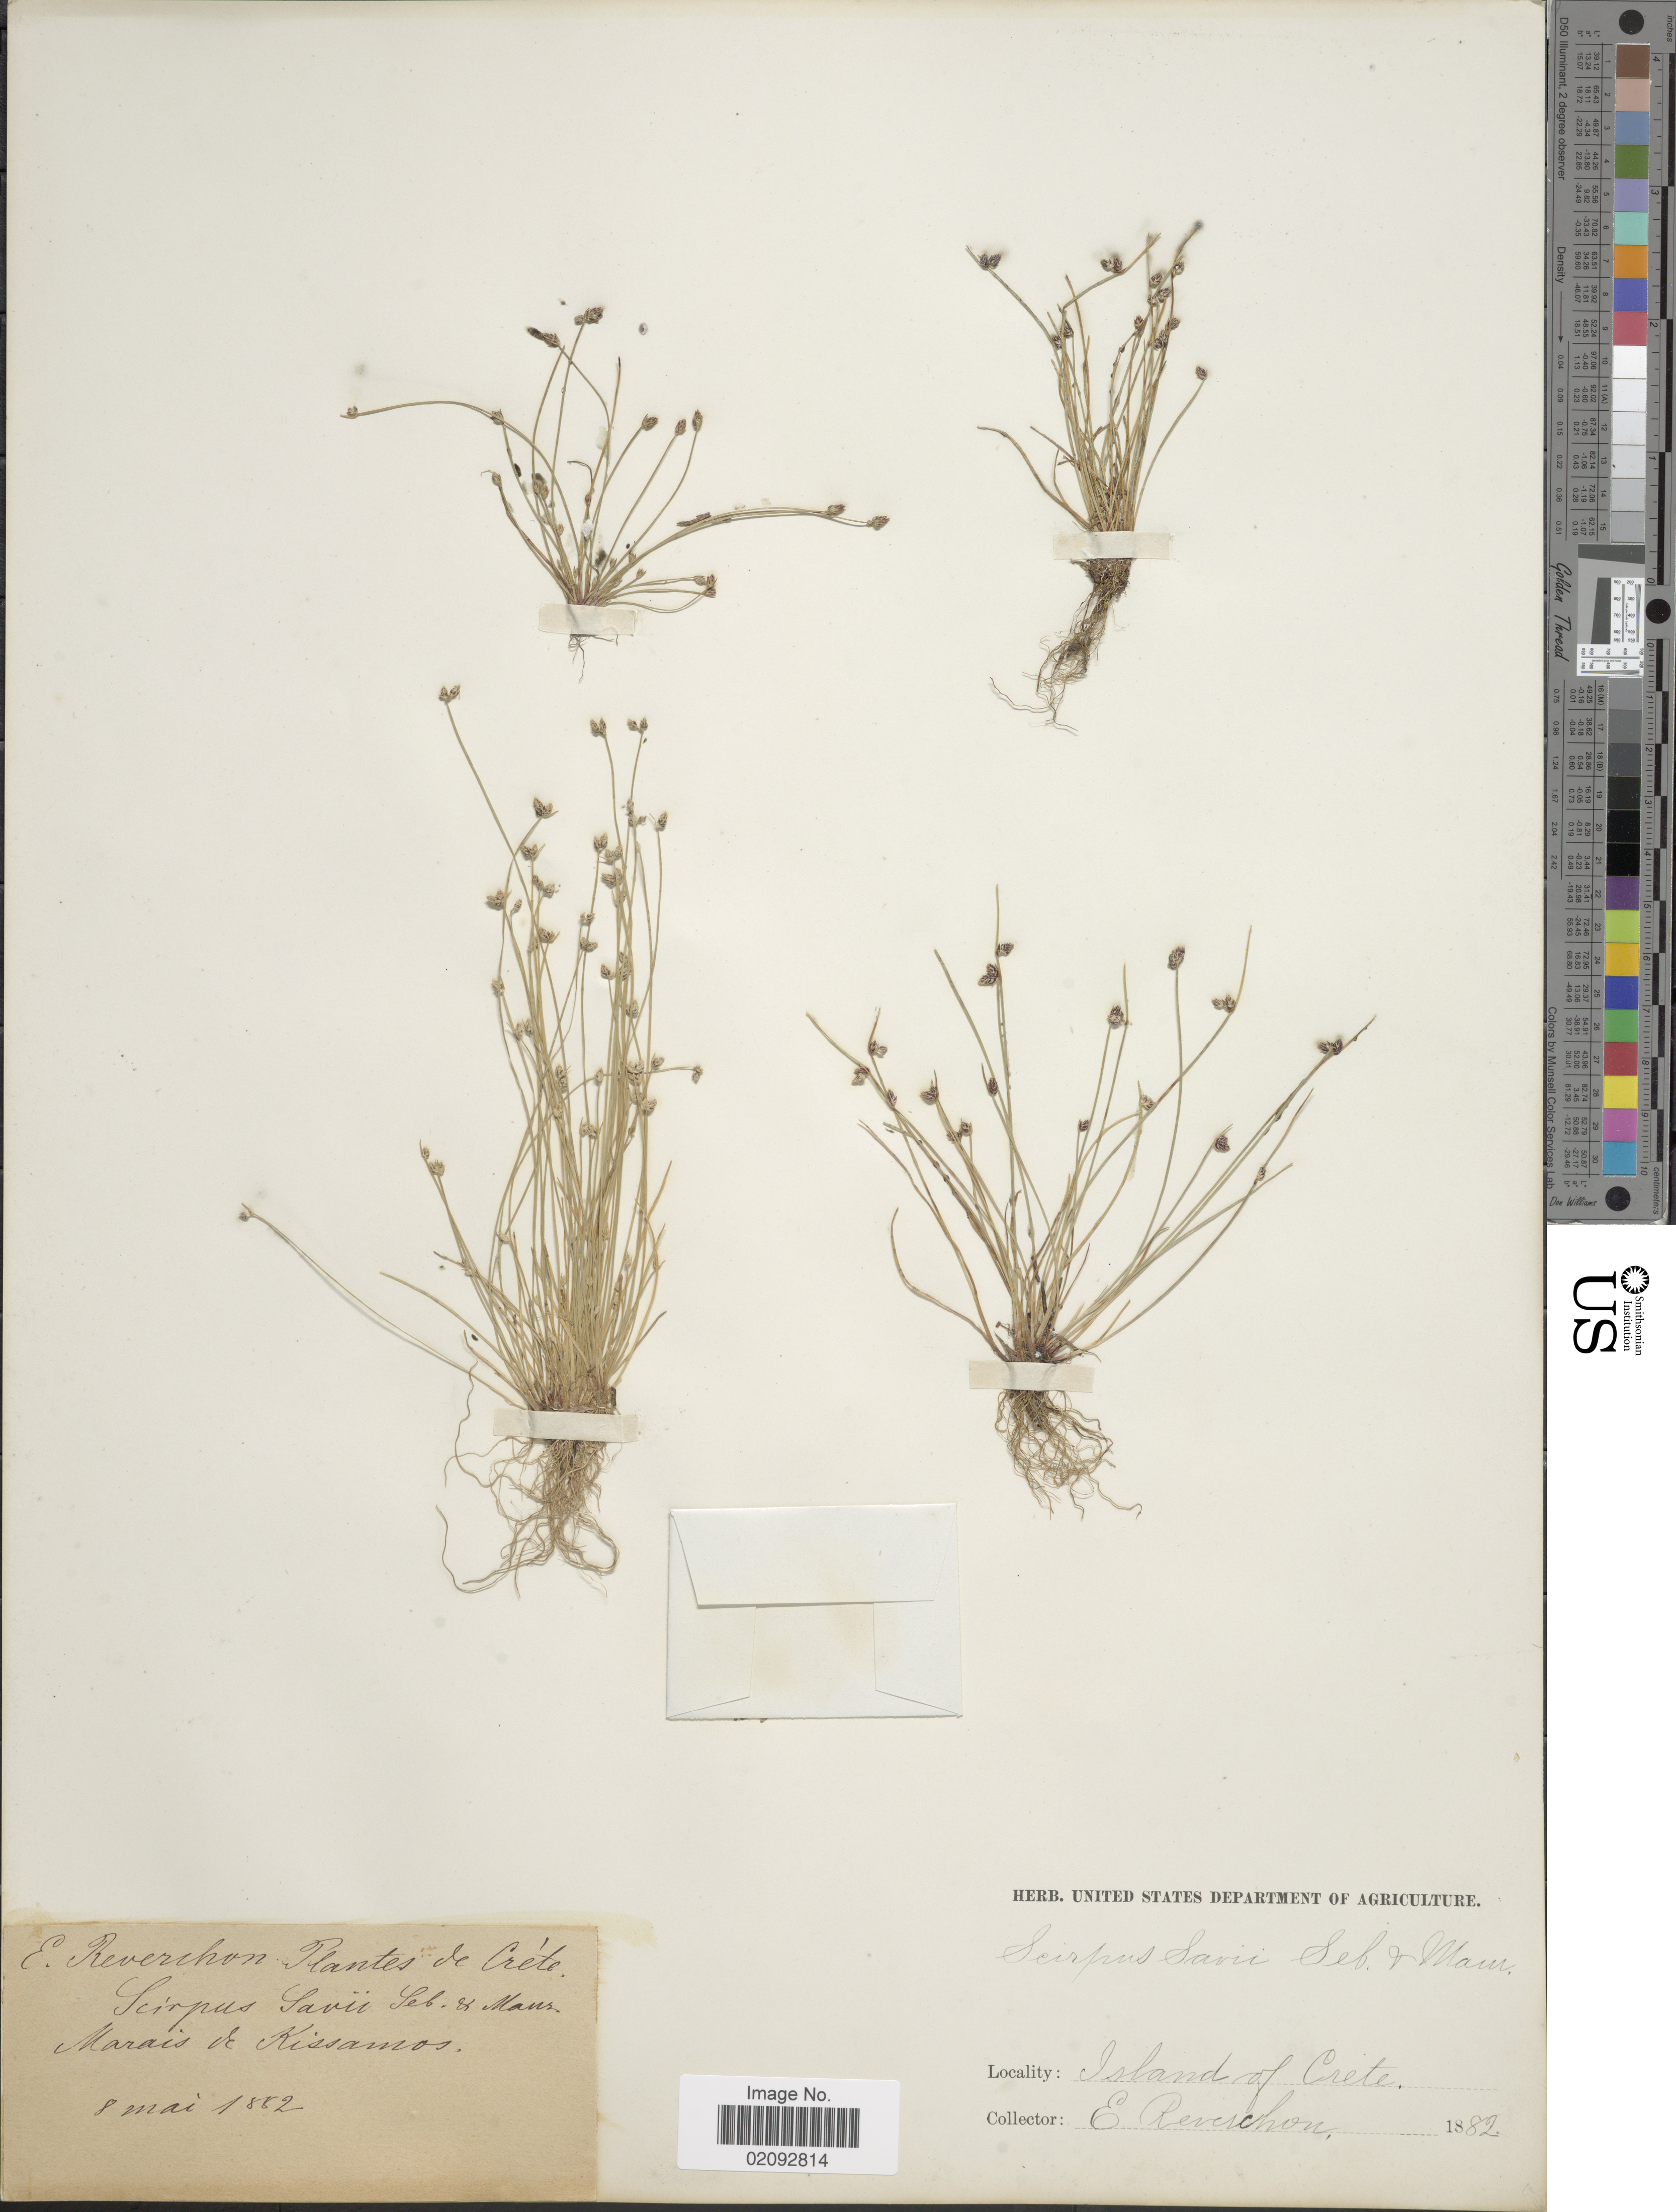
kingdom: Plantae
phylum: Tracheophyta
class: Liliopsida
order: Poales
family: Cyperaceae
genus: Isolepis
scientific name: Isolepis cernua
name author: (Vahl) Roem. & Schult.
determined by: Strong, Mark T., (BOT), Smithsonian Institution - National Museum of Natural History (UNITED STATES)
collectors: E. Reverchon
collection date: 1882-05-08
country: Greece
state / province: Crete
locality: Island of Crete, Narais de Kissamos